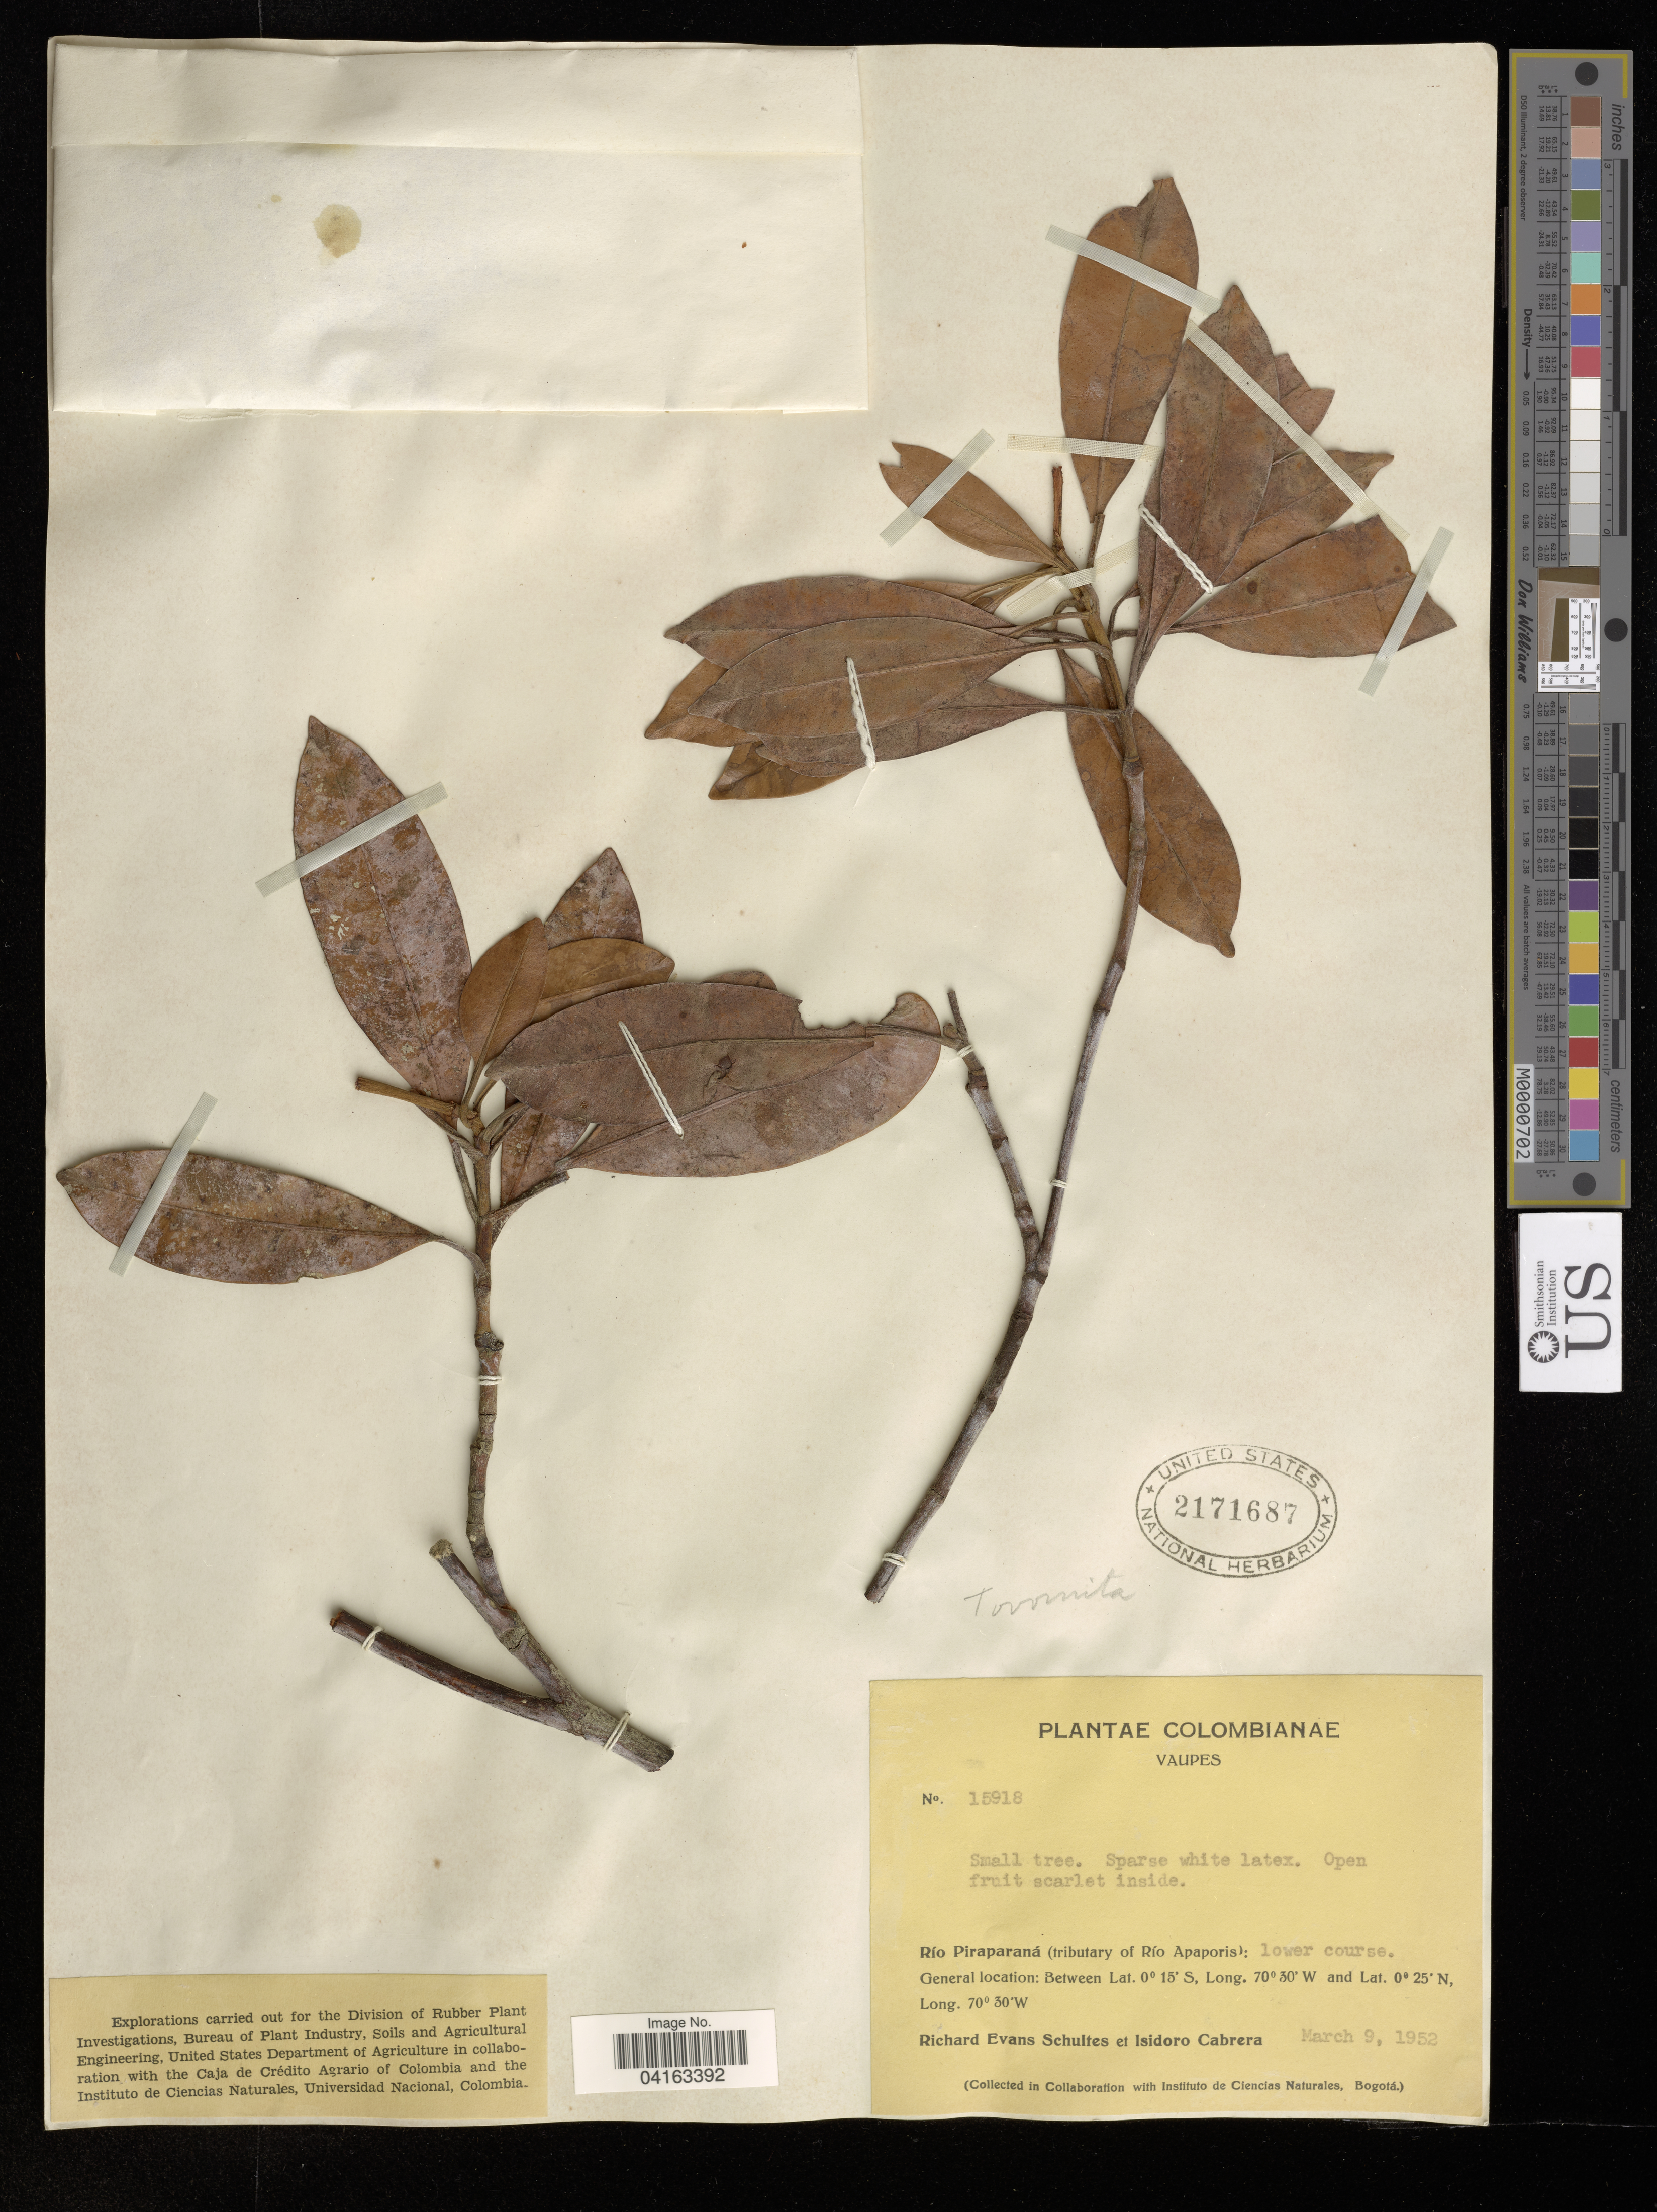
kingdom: Plantae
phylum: Tracheophyta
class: Magnoliopsida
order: Malpighiales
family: Clusiaceae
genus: Tovomita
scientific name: Tovomita sp.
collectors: R. Schultes & I. Cabrera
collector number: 15918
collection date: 1952-03-09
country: Colombia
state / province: Vaupés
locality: Río Piraparaná (tributary of Río Apaporis): lower course.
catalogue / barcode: US 2171687